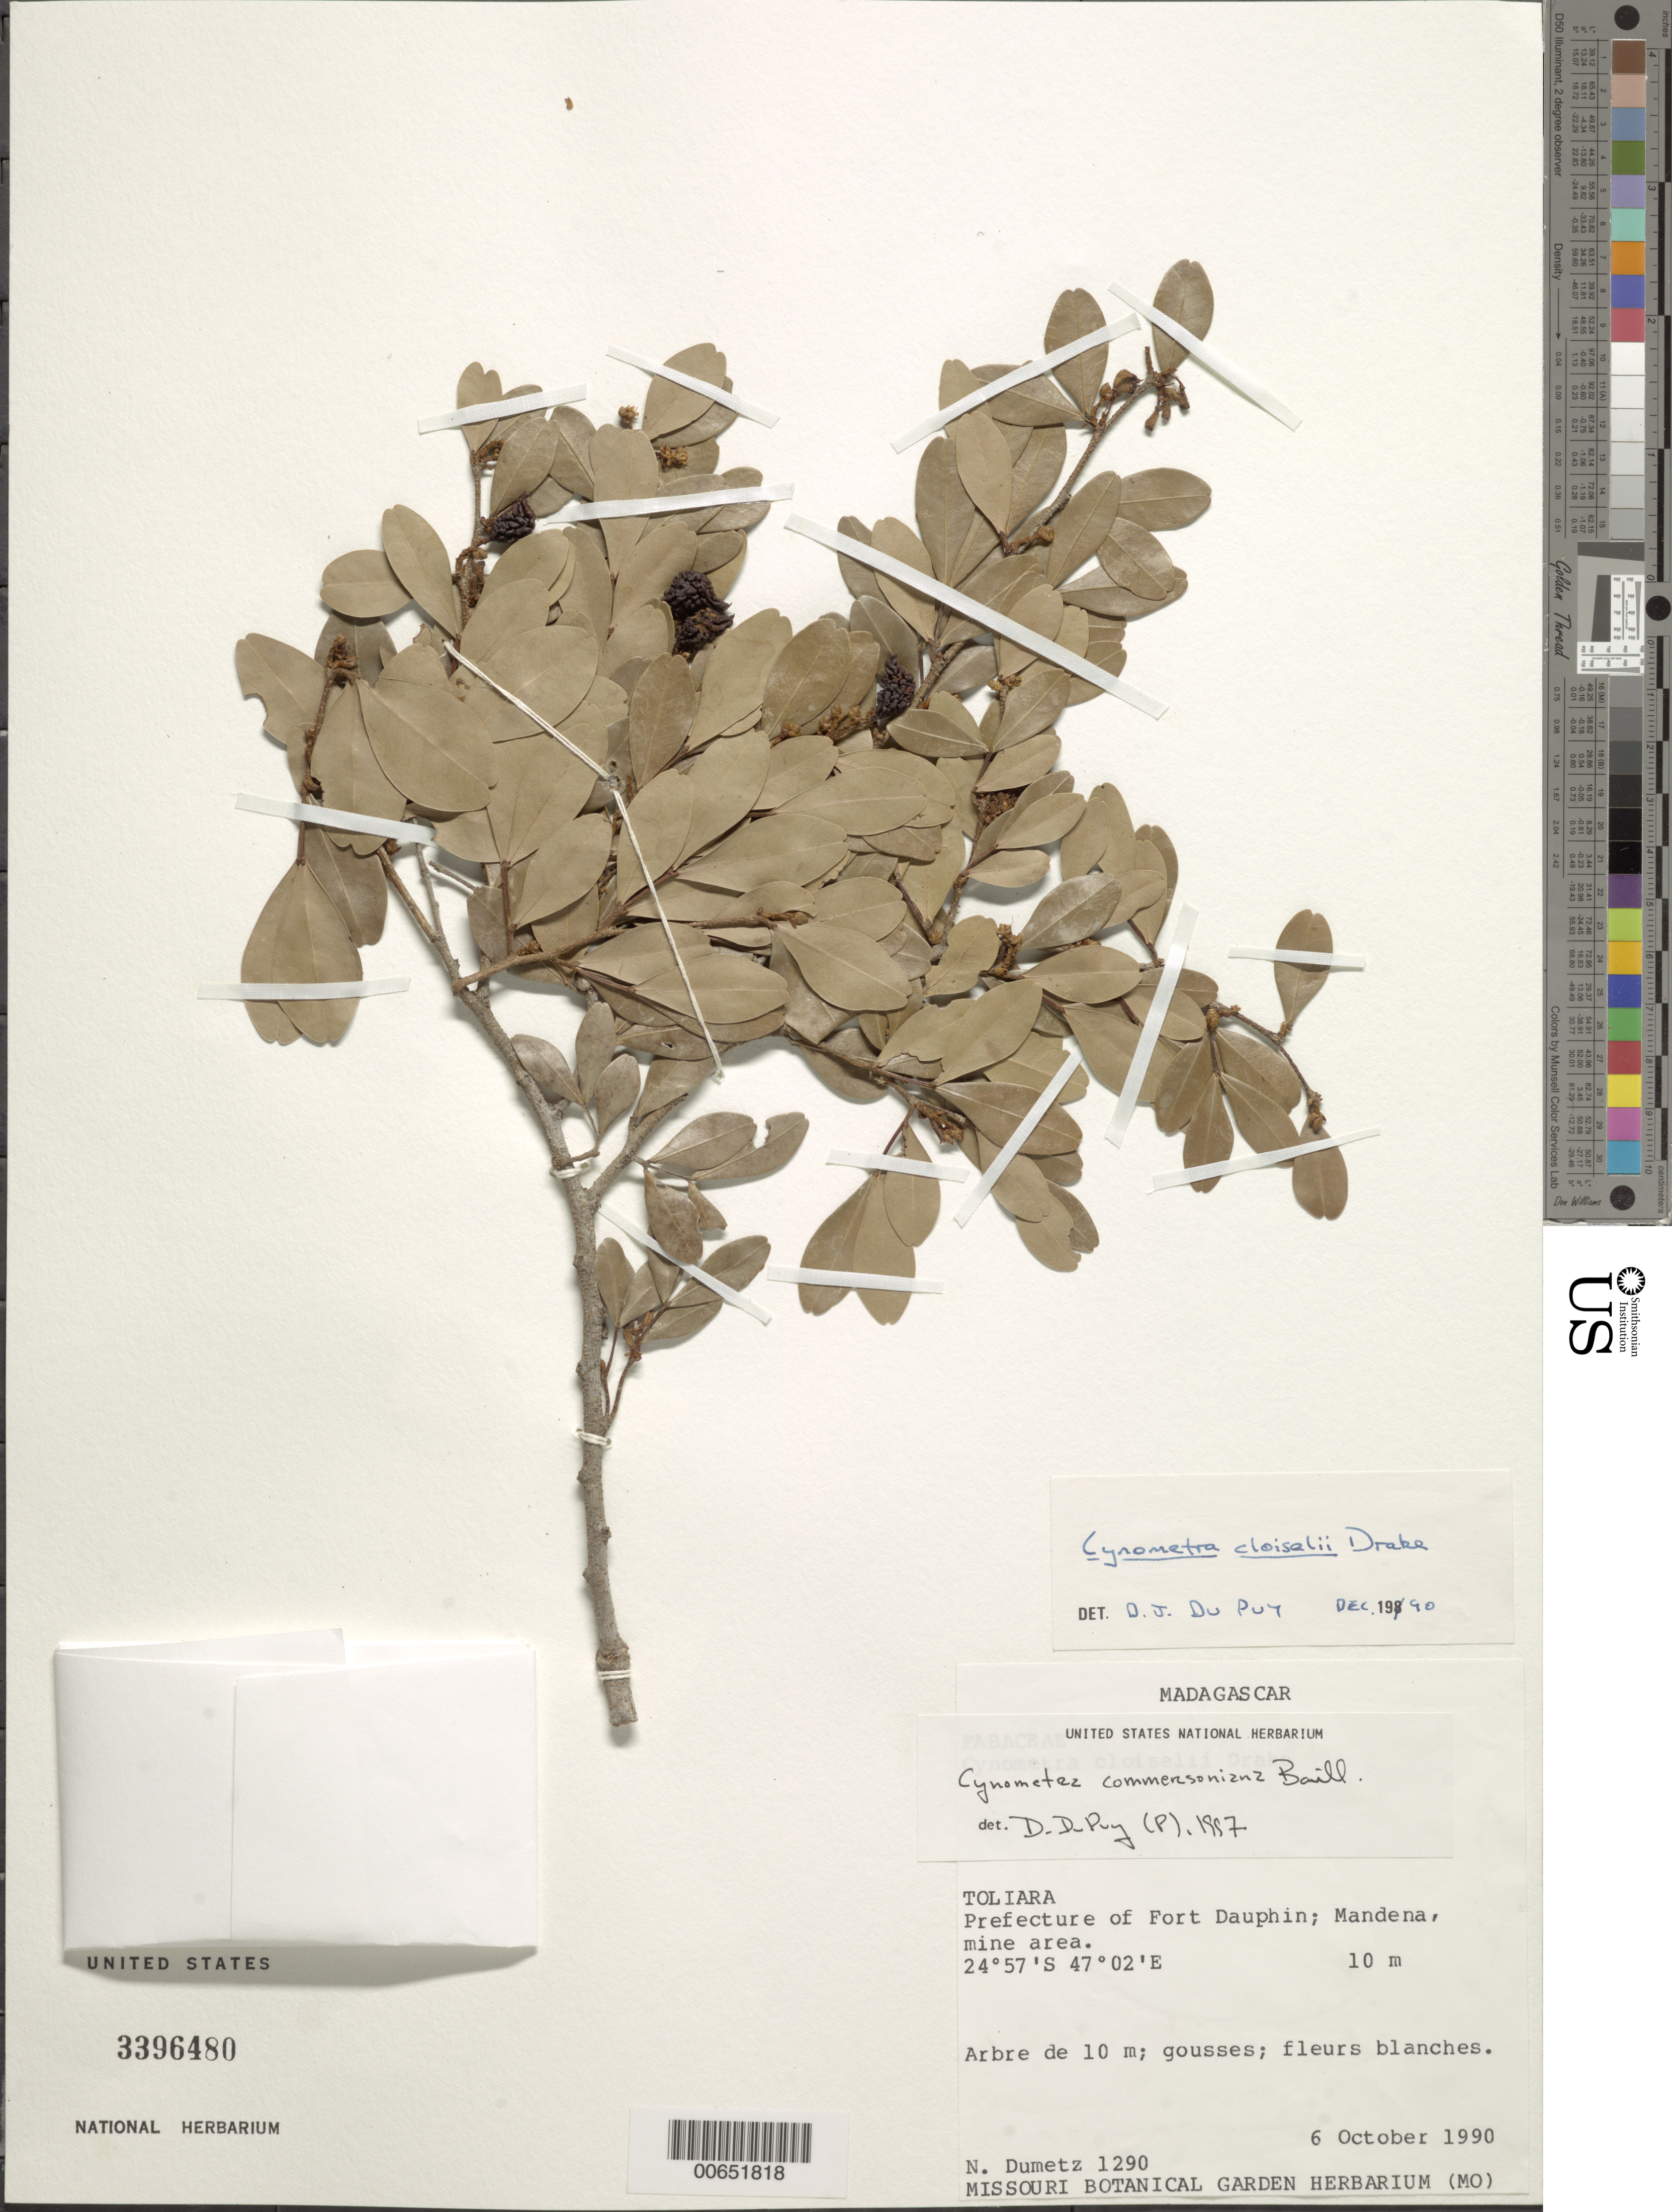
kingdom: Plantae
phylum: Tracheophyta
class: Magnoliopsida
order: Fabales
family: Fabaceae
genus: Cynometra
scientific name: Cynometra commersoniana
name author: Baill.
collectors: N. Dumetz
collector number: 1290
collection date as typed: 06 Oct 1990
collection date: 1990-10-06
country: Madagascar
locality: Prefecture of fort dauphi, mandena mine area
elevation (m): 10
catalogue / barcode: US 3396480